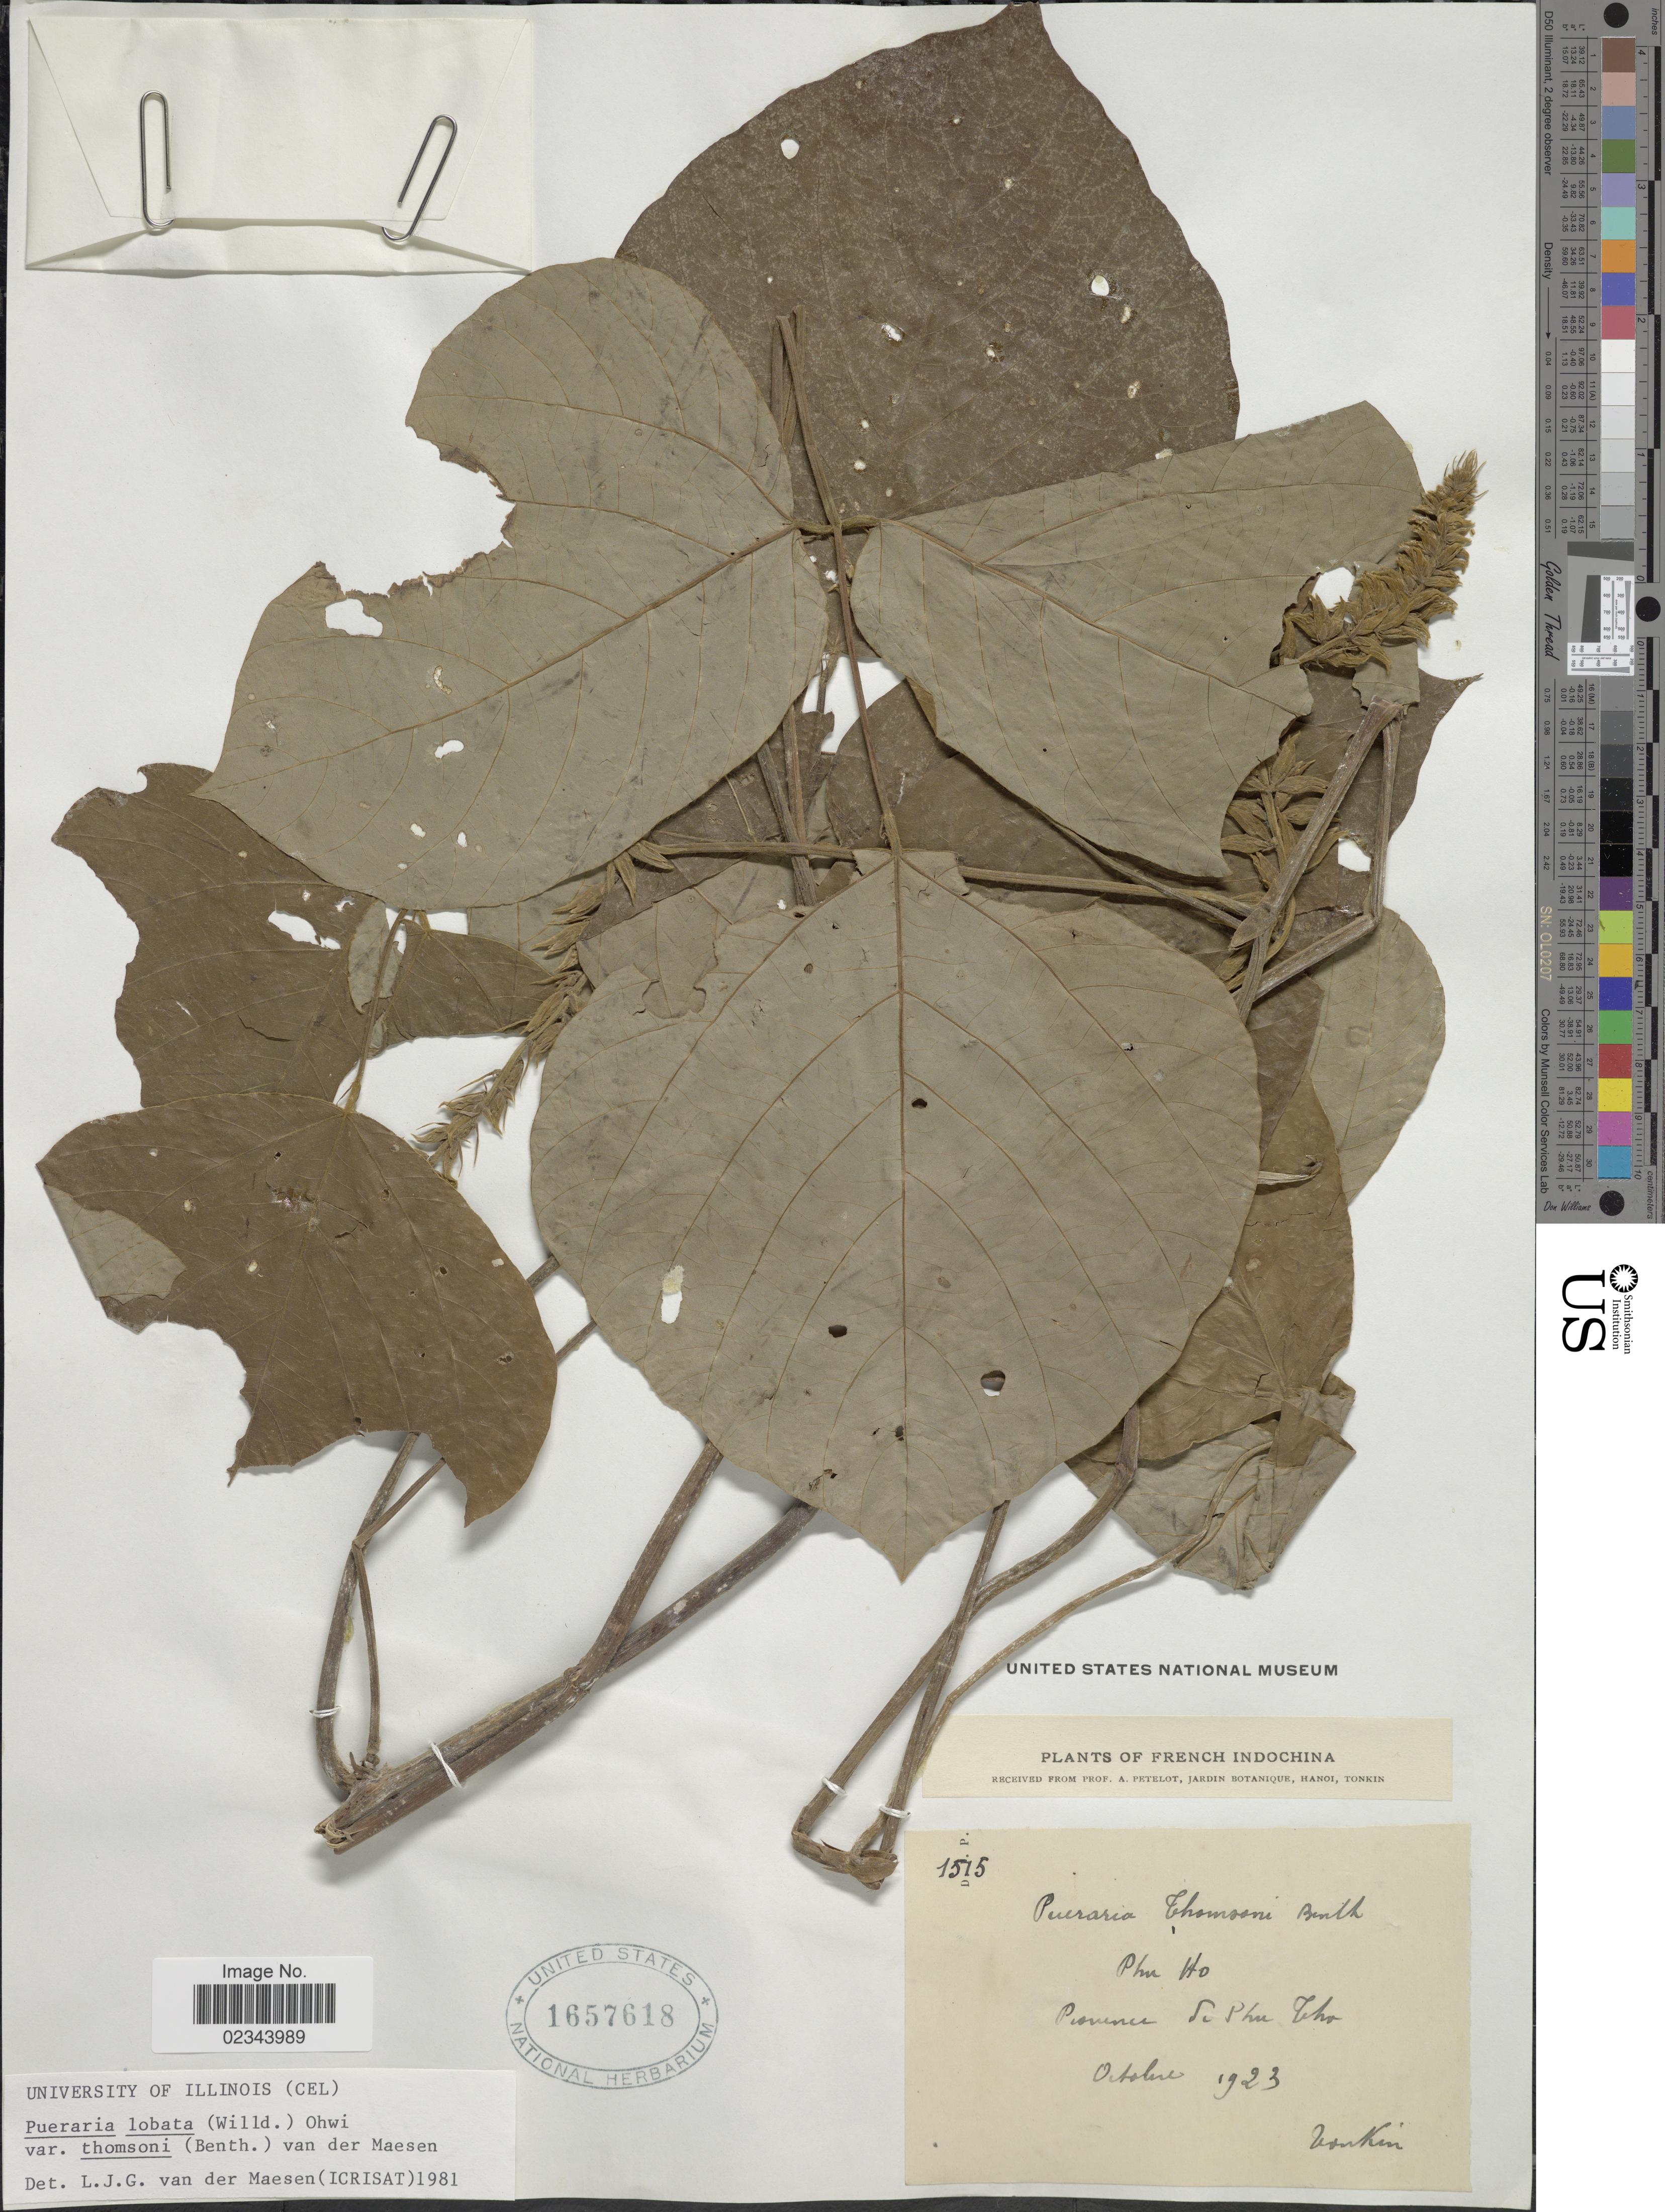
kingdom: Plantae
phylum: Tracheophyta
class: Magnoliopsida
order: Fabales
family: Fabaceae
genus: Pueraria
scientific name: Pueraria lobata var. thomsonii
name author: (Benth.) Maesen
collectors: A. Petelot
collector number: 1515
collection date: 1923-10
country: Vietnam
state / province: Phu Tho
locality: Tonkin. French Indochina, Phu Ho, Provincia de Phu Tho.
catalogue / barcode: US 1657618